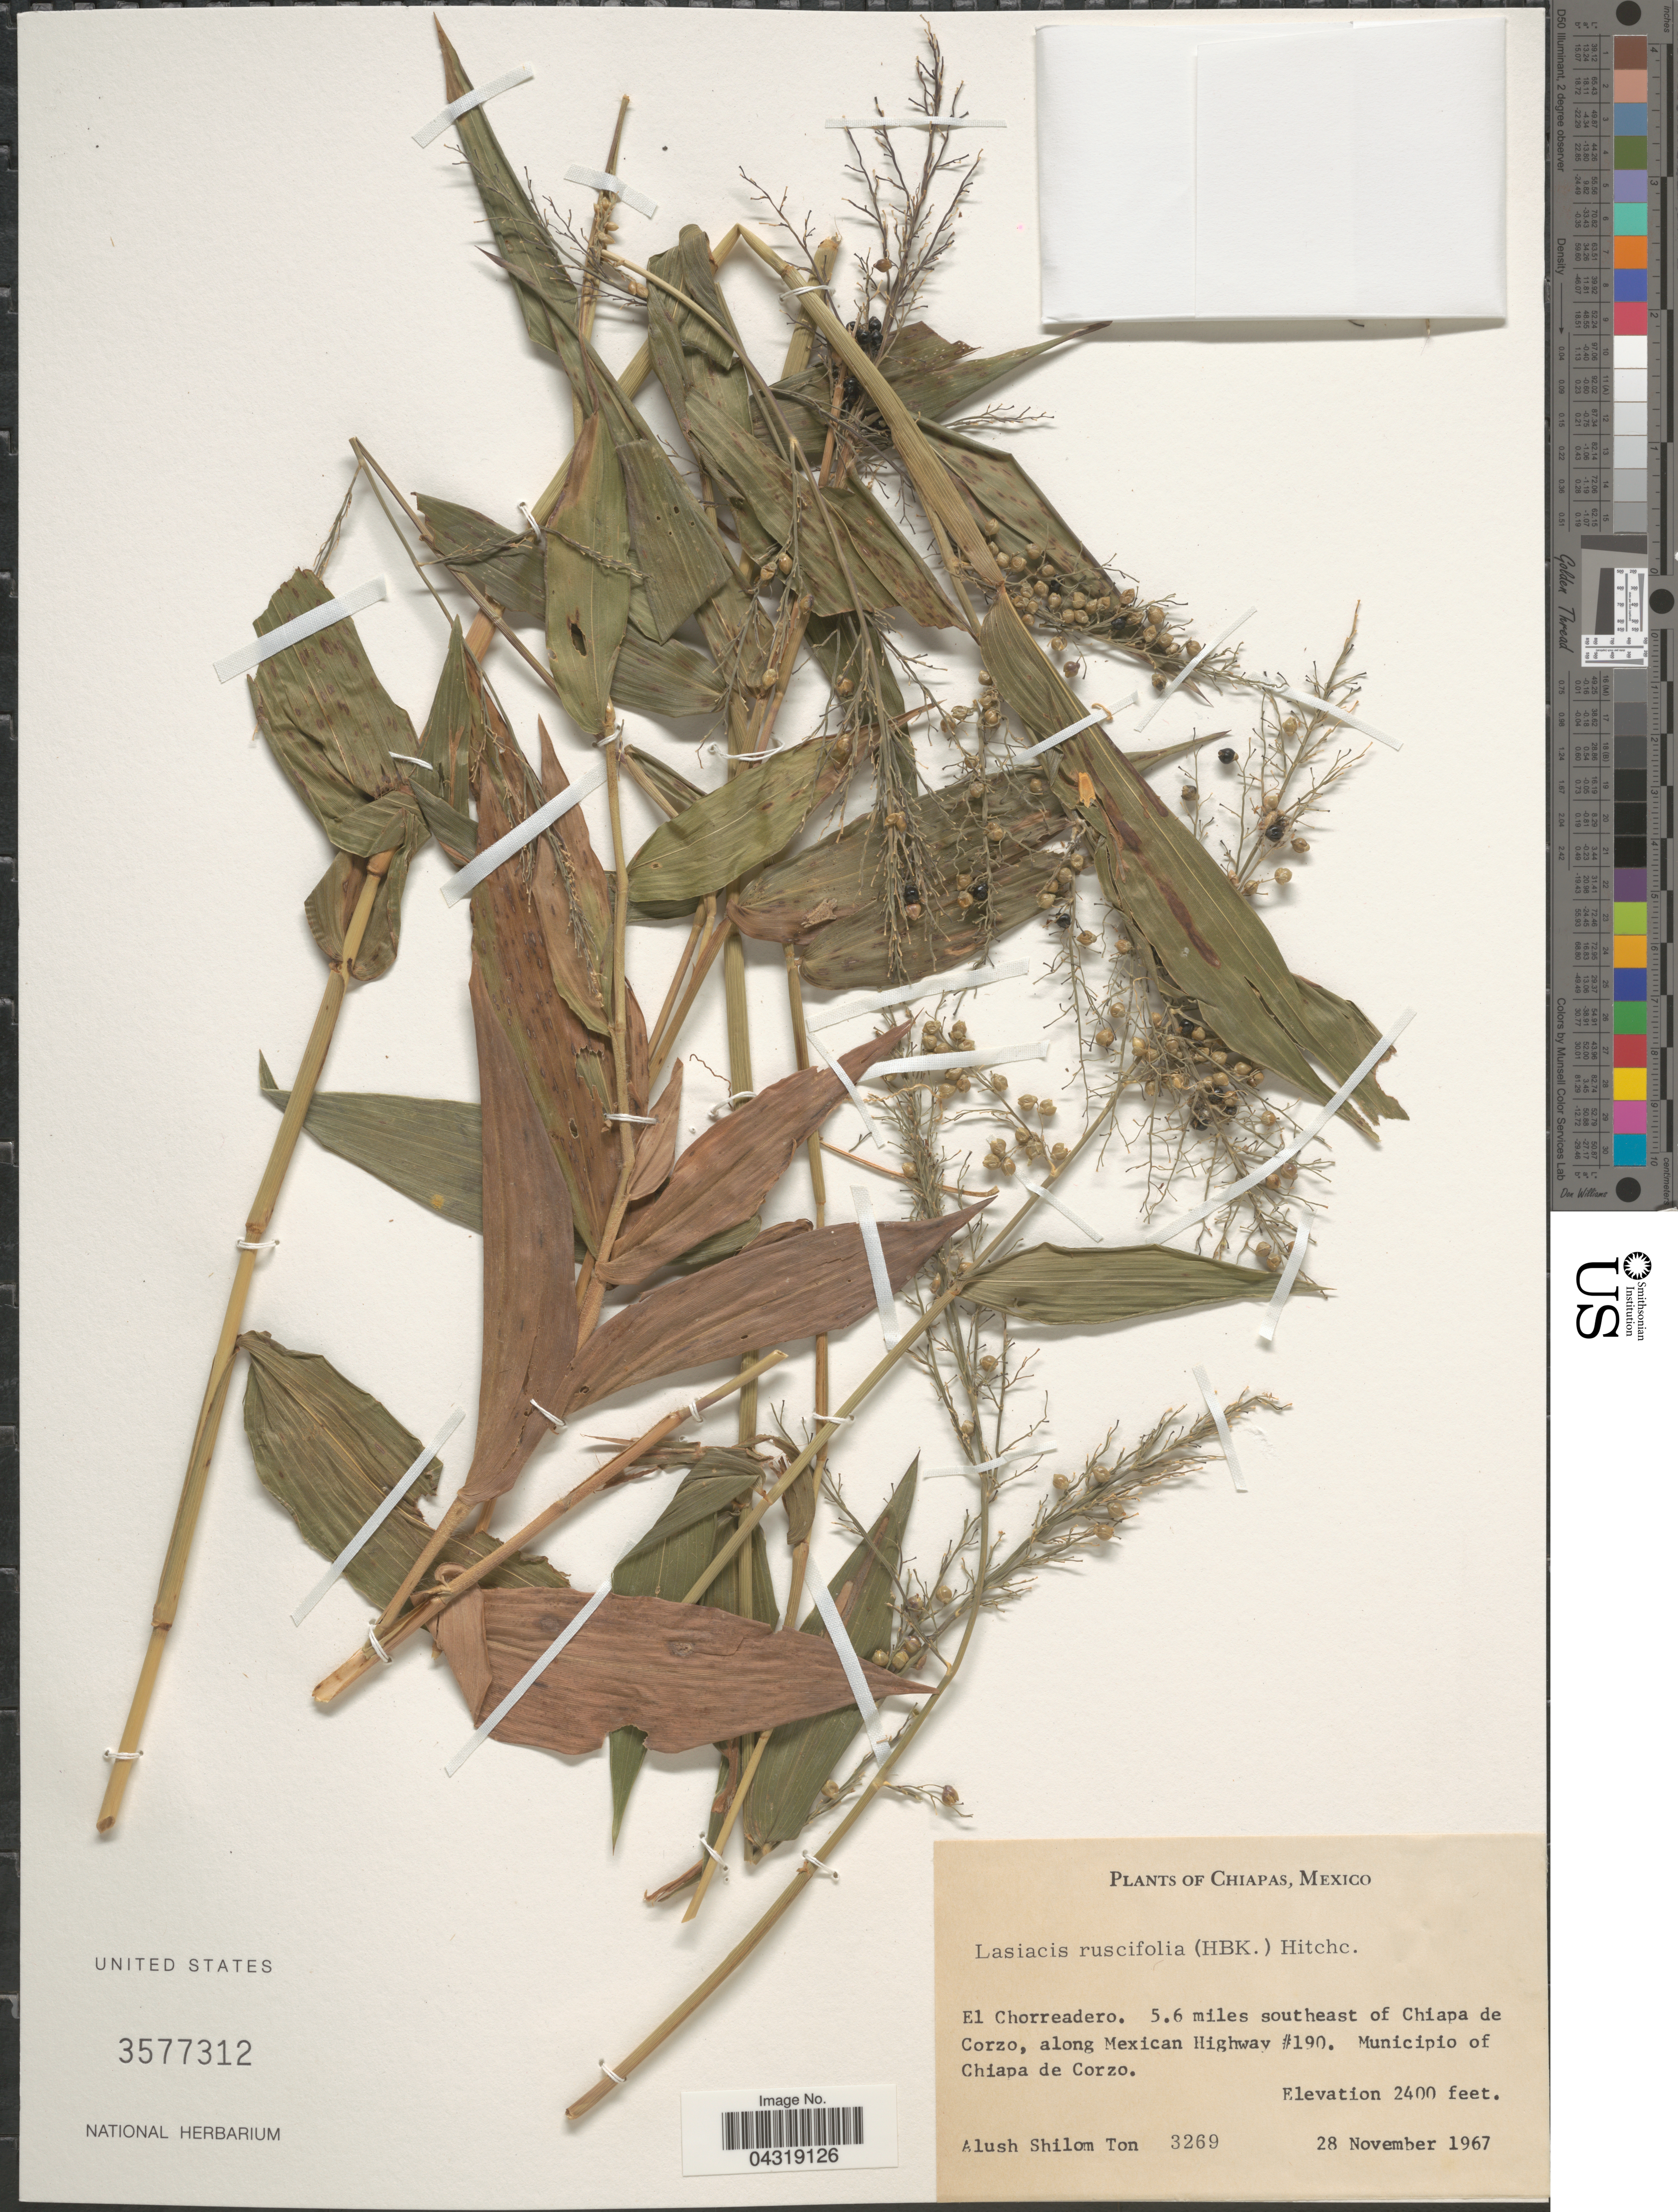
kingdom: Plantae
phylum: Tracheophyta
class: Liliopsida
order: Poales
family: Poaceae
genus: Lasiacis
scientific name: Lasiacis ruscifolia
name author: (Kunth) Hitchc.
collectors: A. S. Ton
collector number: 3269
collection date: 1967-11-28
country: Mexico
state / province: Chiapas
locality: El Chorreadero. 5.6 miles southeast of Chiapa de Corzo, along Mexican Highway #190. Municipio of Chiapa de Corzo.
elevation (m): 732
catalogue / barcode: US 3577312